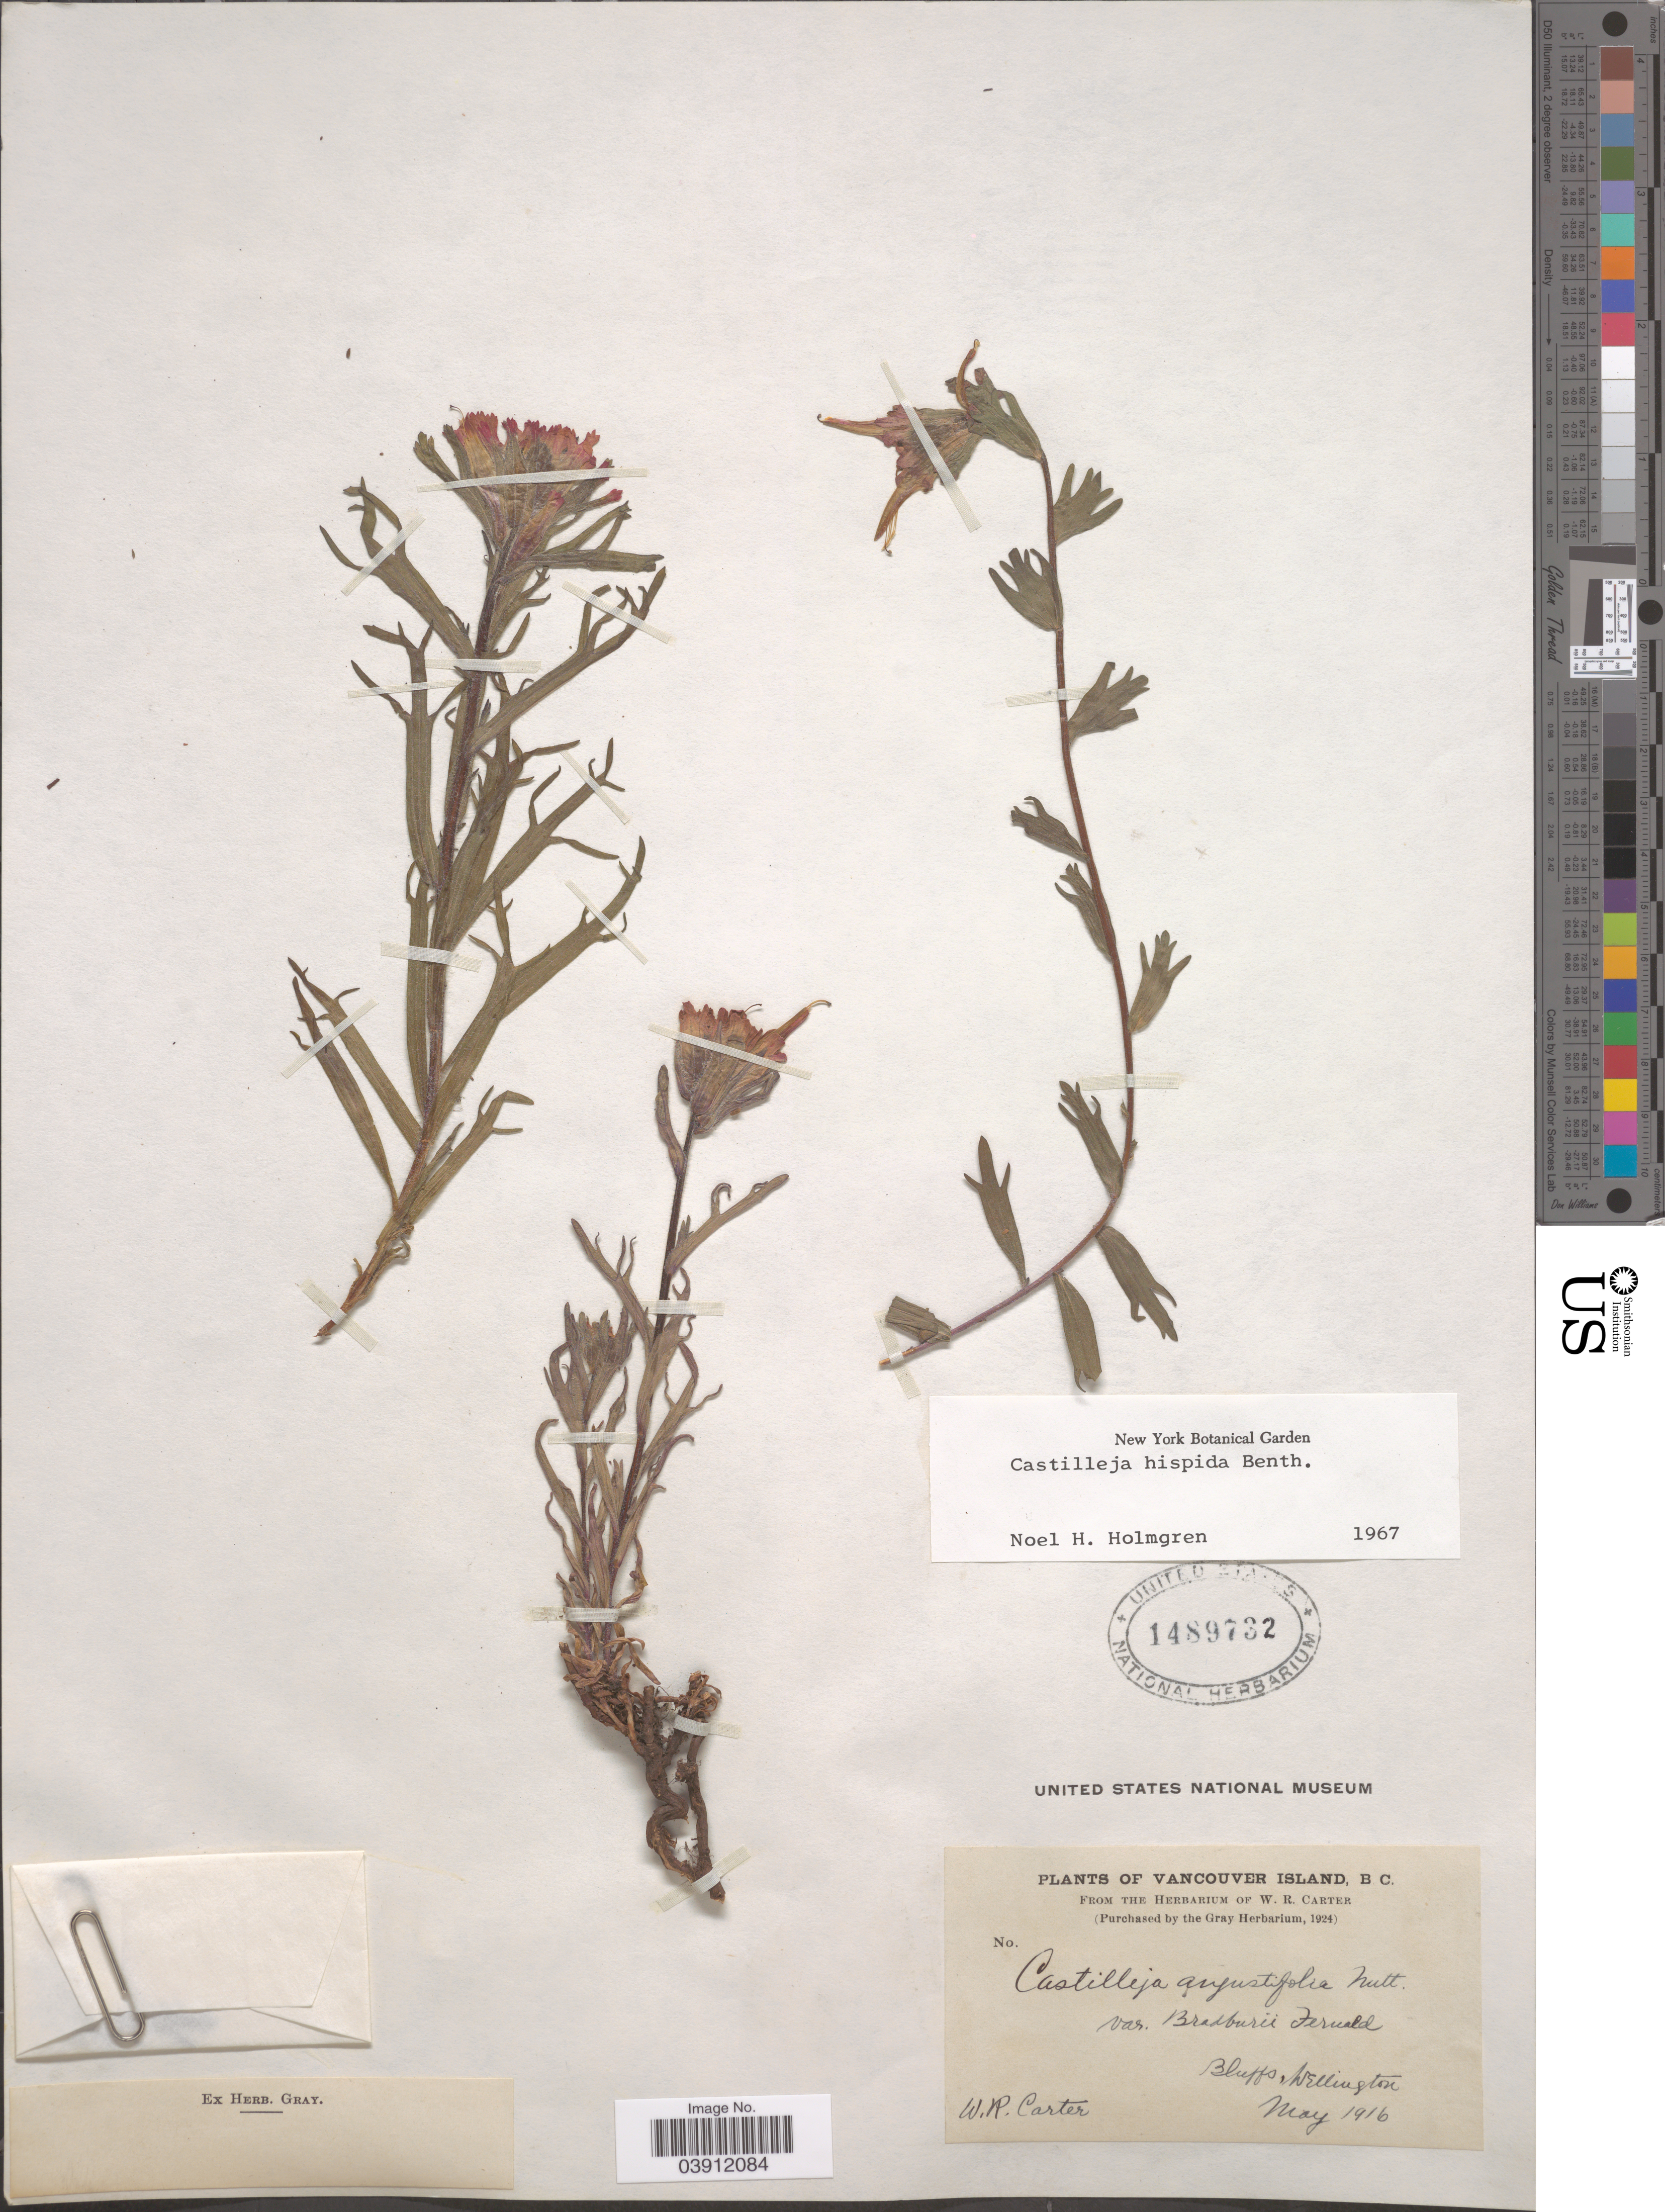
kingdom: Plantae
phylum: Tracheophyta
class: Magnoliopsida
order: Lamiales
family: Orobanchaceae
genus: Castilleja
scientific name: Castilleja hispida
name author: Benth. ex Hook.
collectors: W. R. Carter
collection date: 1916-05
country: Canada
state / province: British Columbia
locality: Vancouver Island. Bluffs, Wellington.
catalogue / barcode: US 1489732